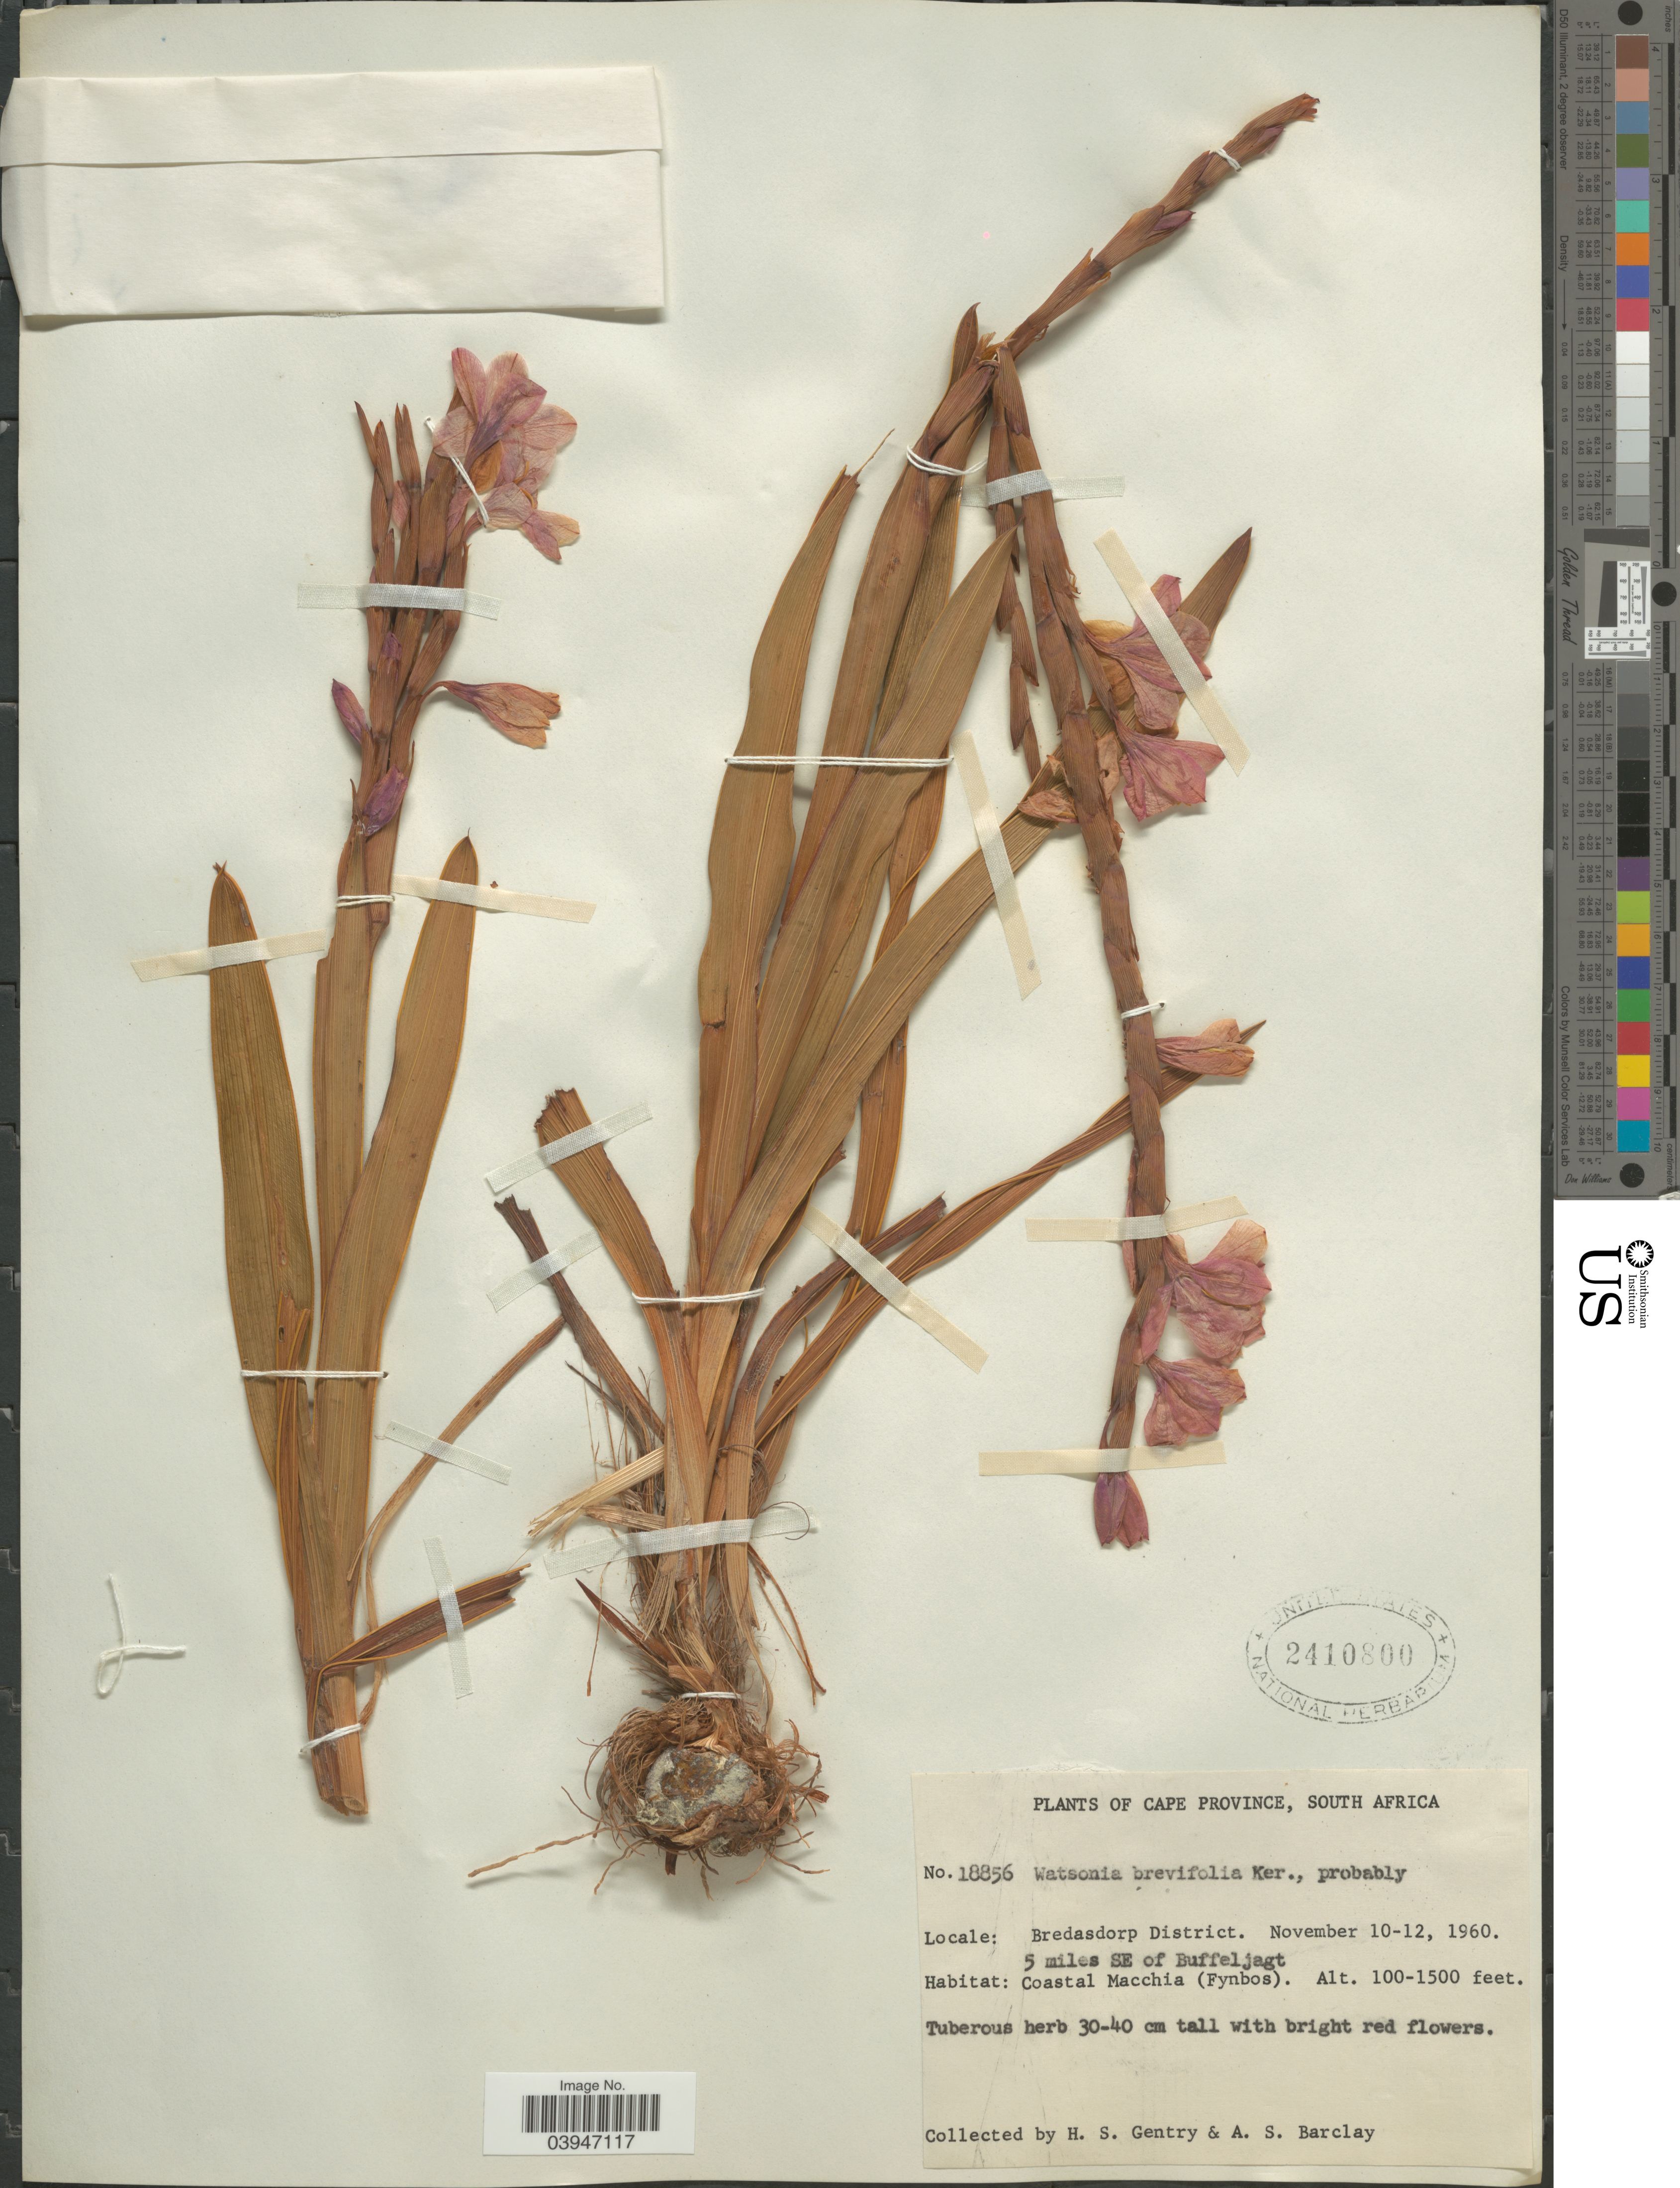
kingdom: Plantae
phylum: Tracheophyta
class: Liliopsida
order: Asparagales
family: Iridaceae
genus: Watsonia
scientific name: Watsonia laccata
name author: (Jacq.) Ker Gawl.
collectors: H. S. Gentry & A. S. Barclay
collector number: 18856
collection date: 1960-11-10/1960-11-12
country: South Africa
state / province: Western Cape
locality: Bredasdorp District. 5 miles SE of Buffeljagt.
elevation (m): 30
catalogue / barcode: US 2410800